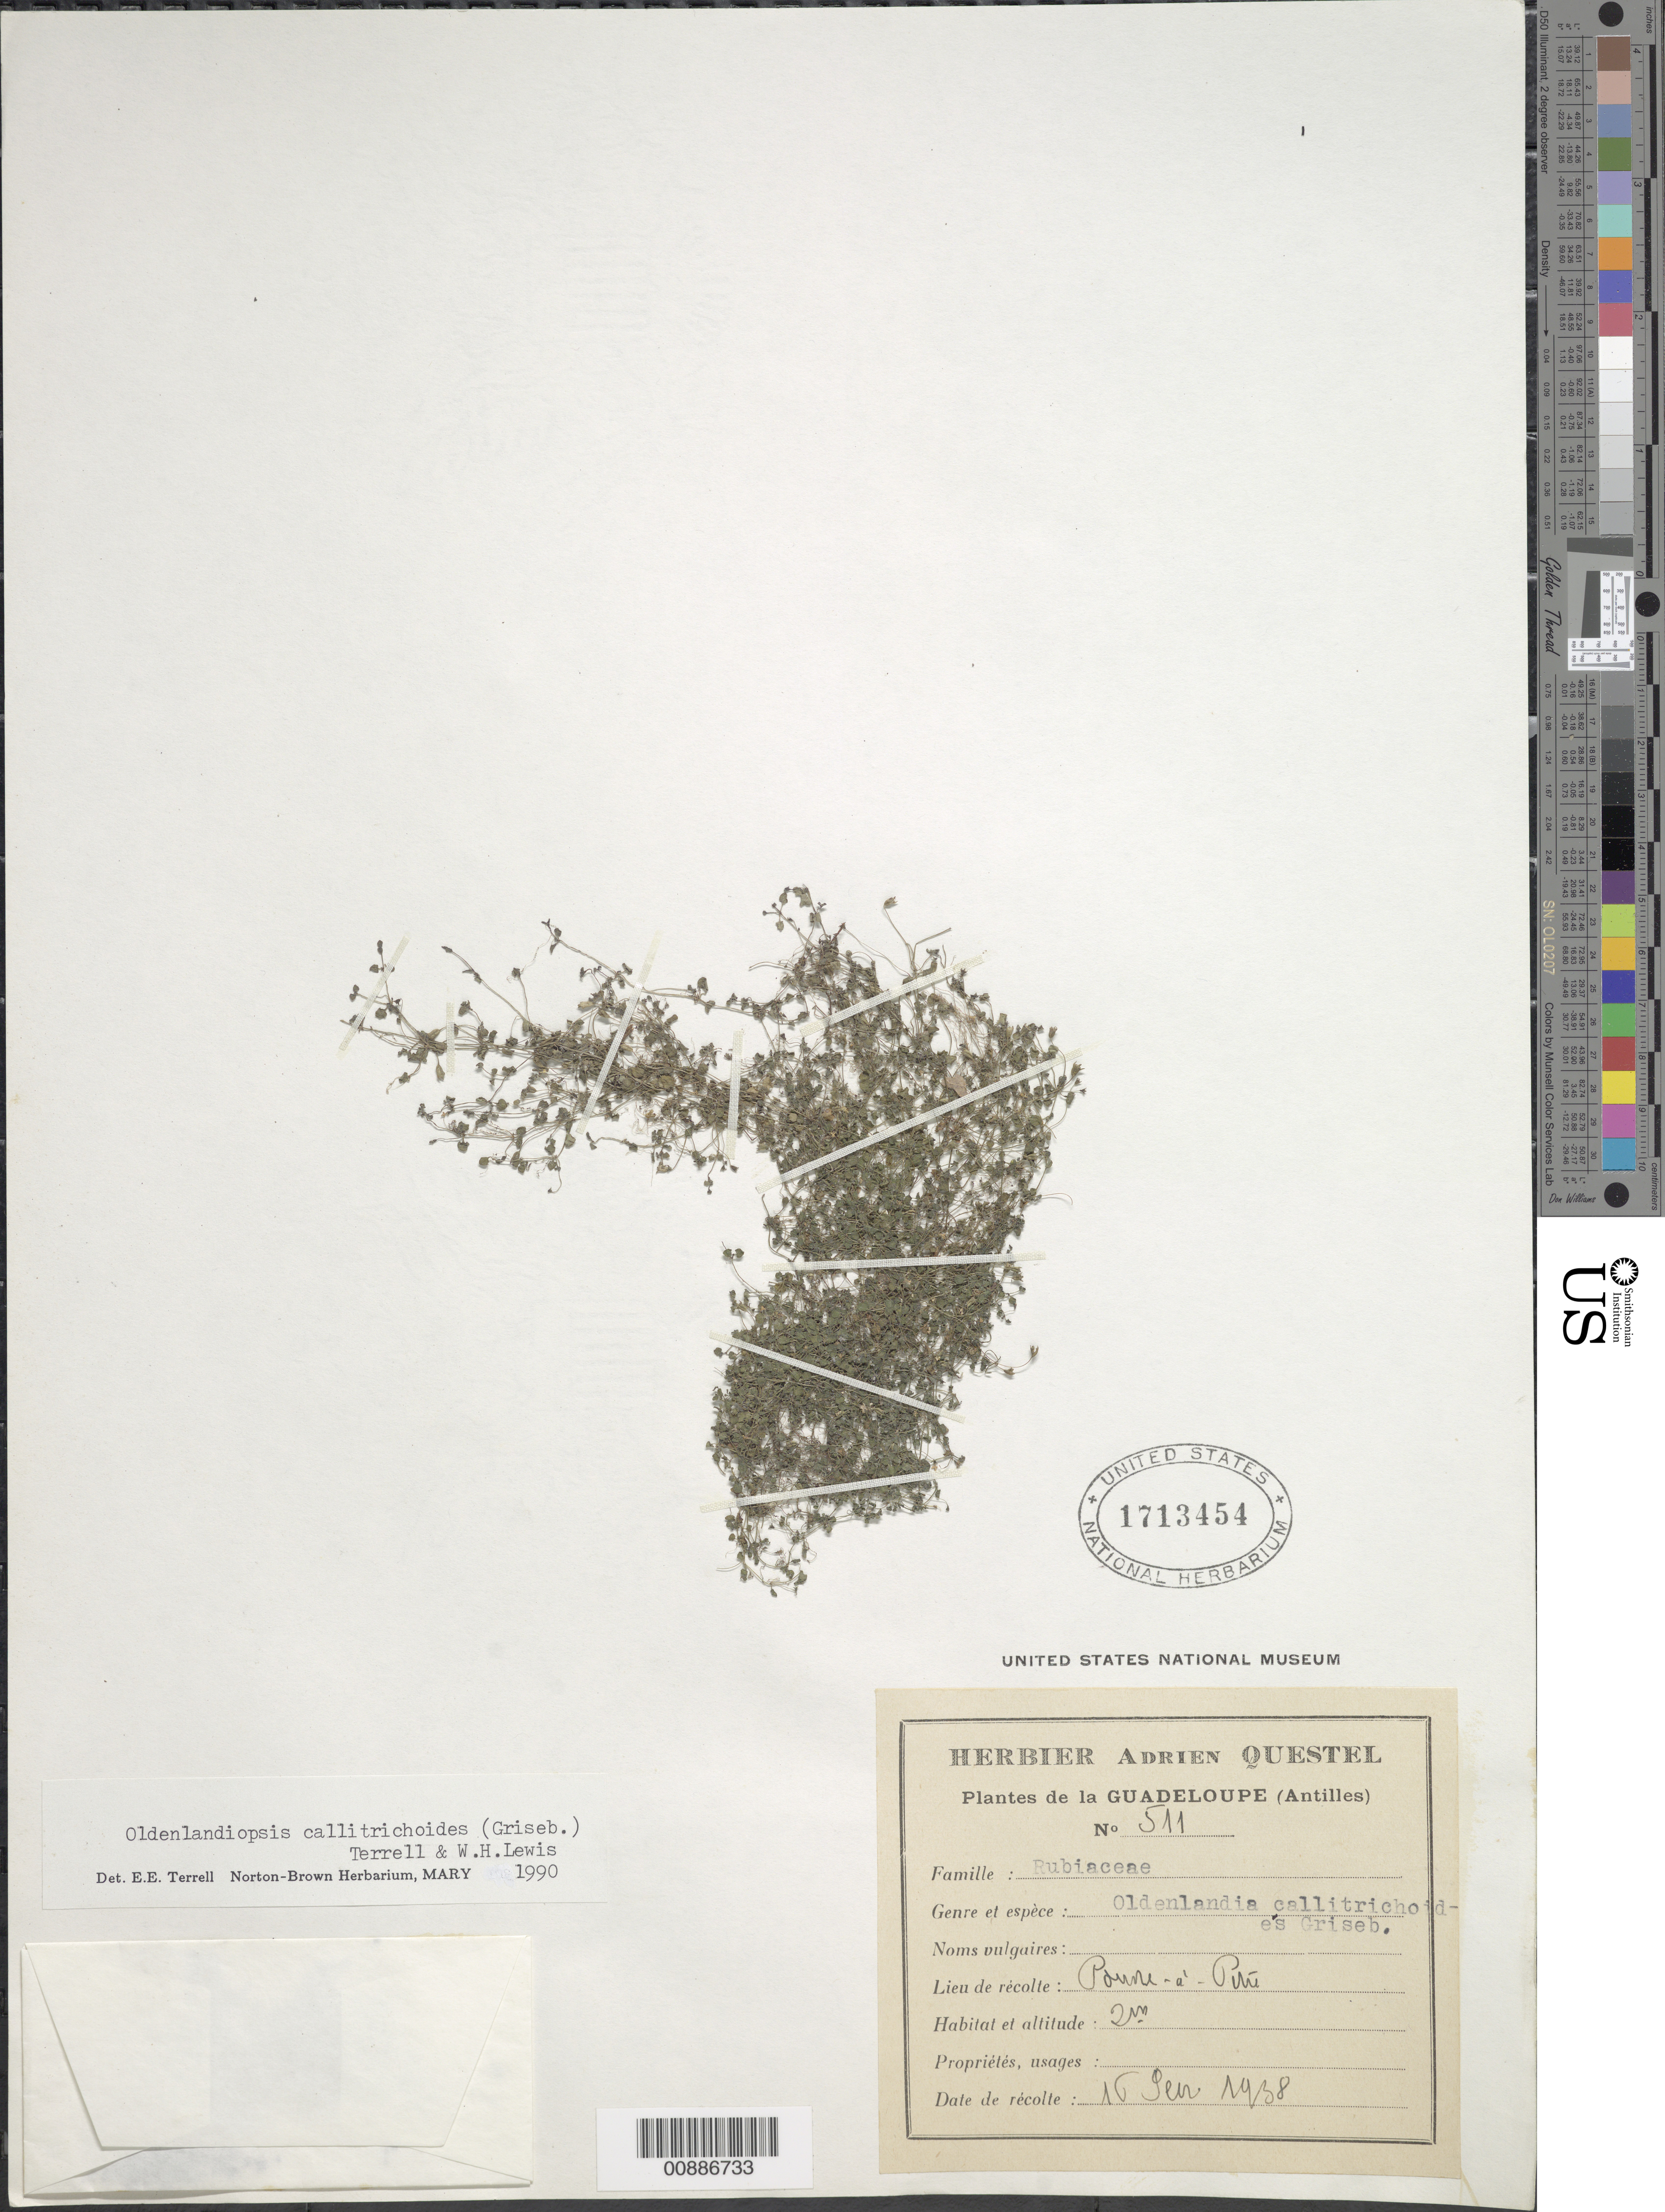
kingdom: Plantae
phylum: Tracheophyta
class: Magnoliopsida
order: Gentianales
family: Rubiaceae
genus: Oldenlandiopsis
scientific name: Oldenlandiopsis callitrichoides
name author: (Griseb.) Terrell & W.H. Lewis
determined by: Terrell, E. E.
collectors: A. Questel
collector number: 511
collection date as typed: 16 Feb 1938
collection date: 1938-02-16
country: Guadeloupe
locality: Pte.-á-Pitre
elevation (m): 2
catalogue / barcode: US 1713454